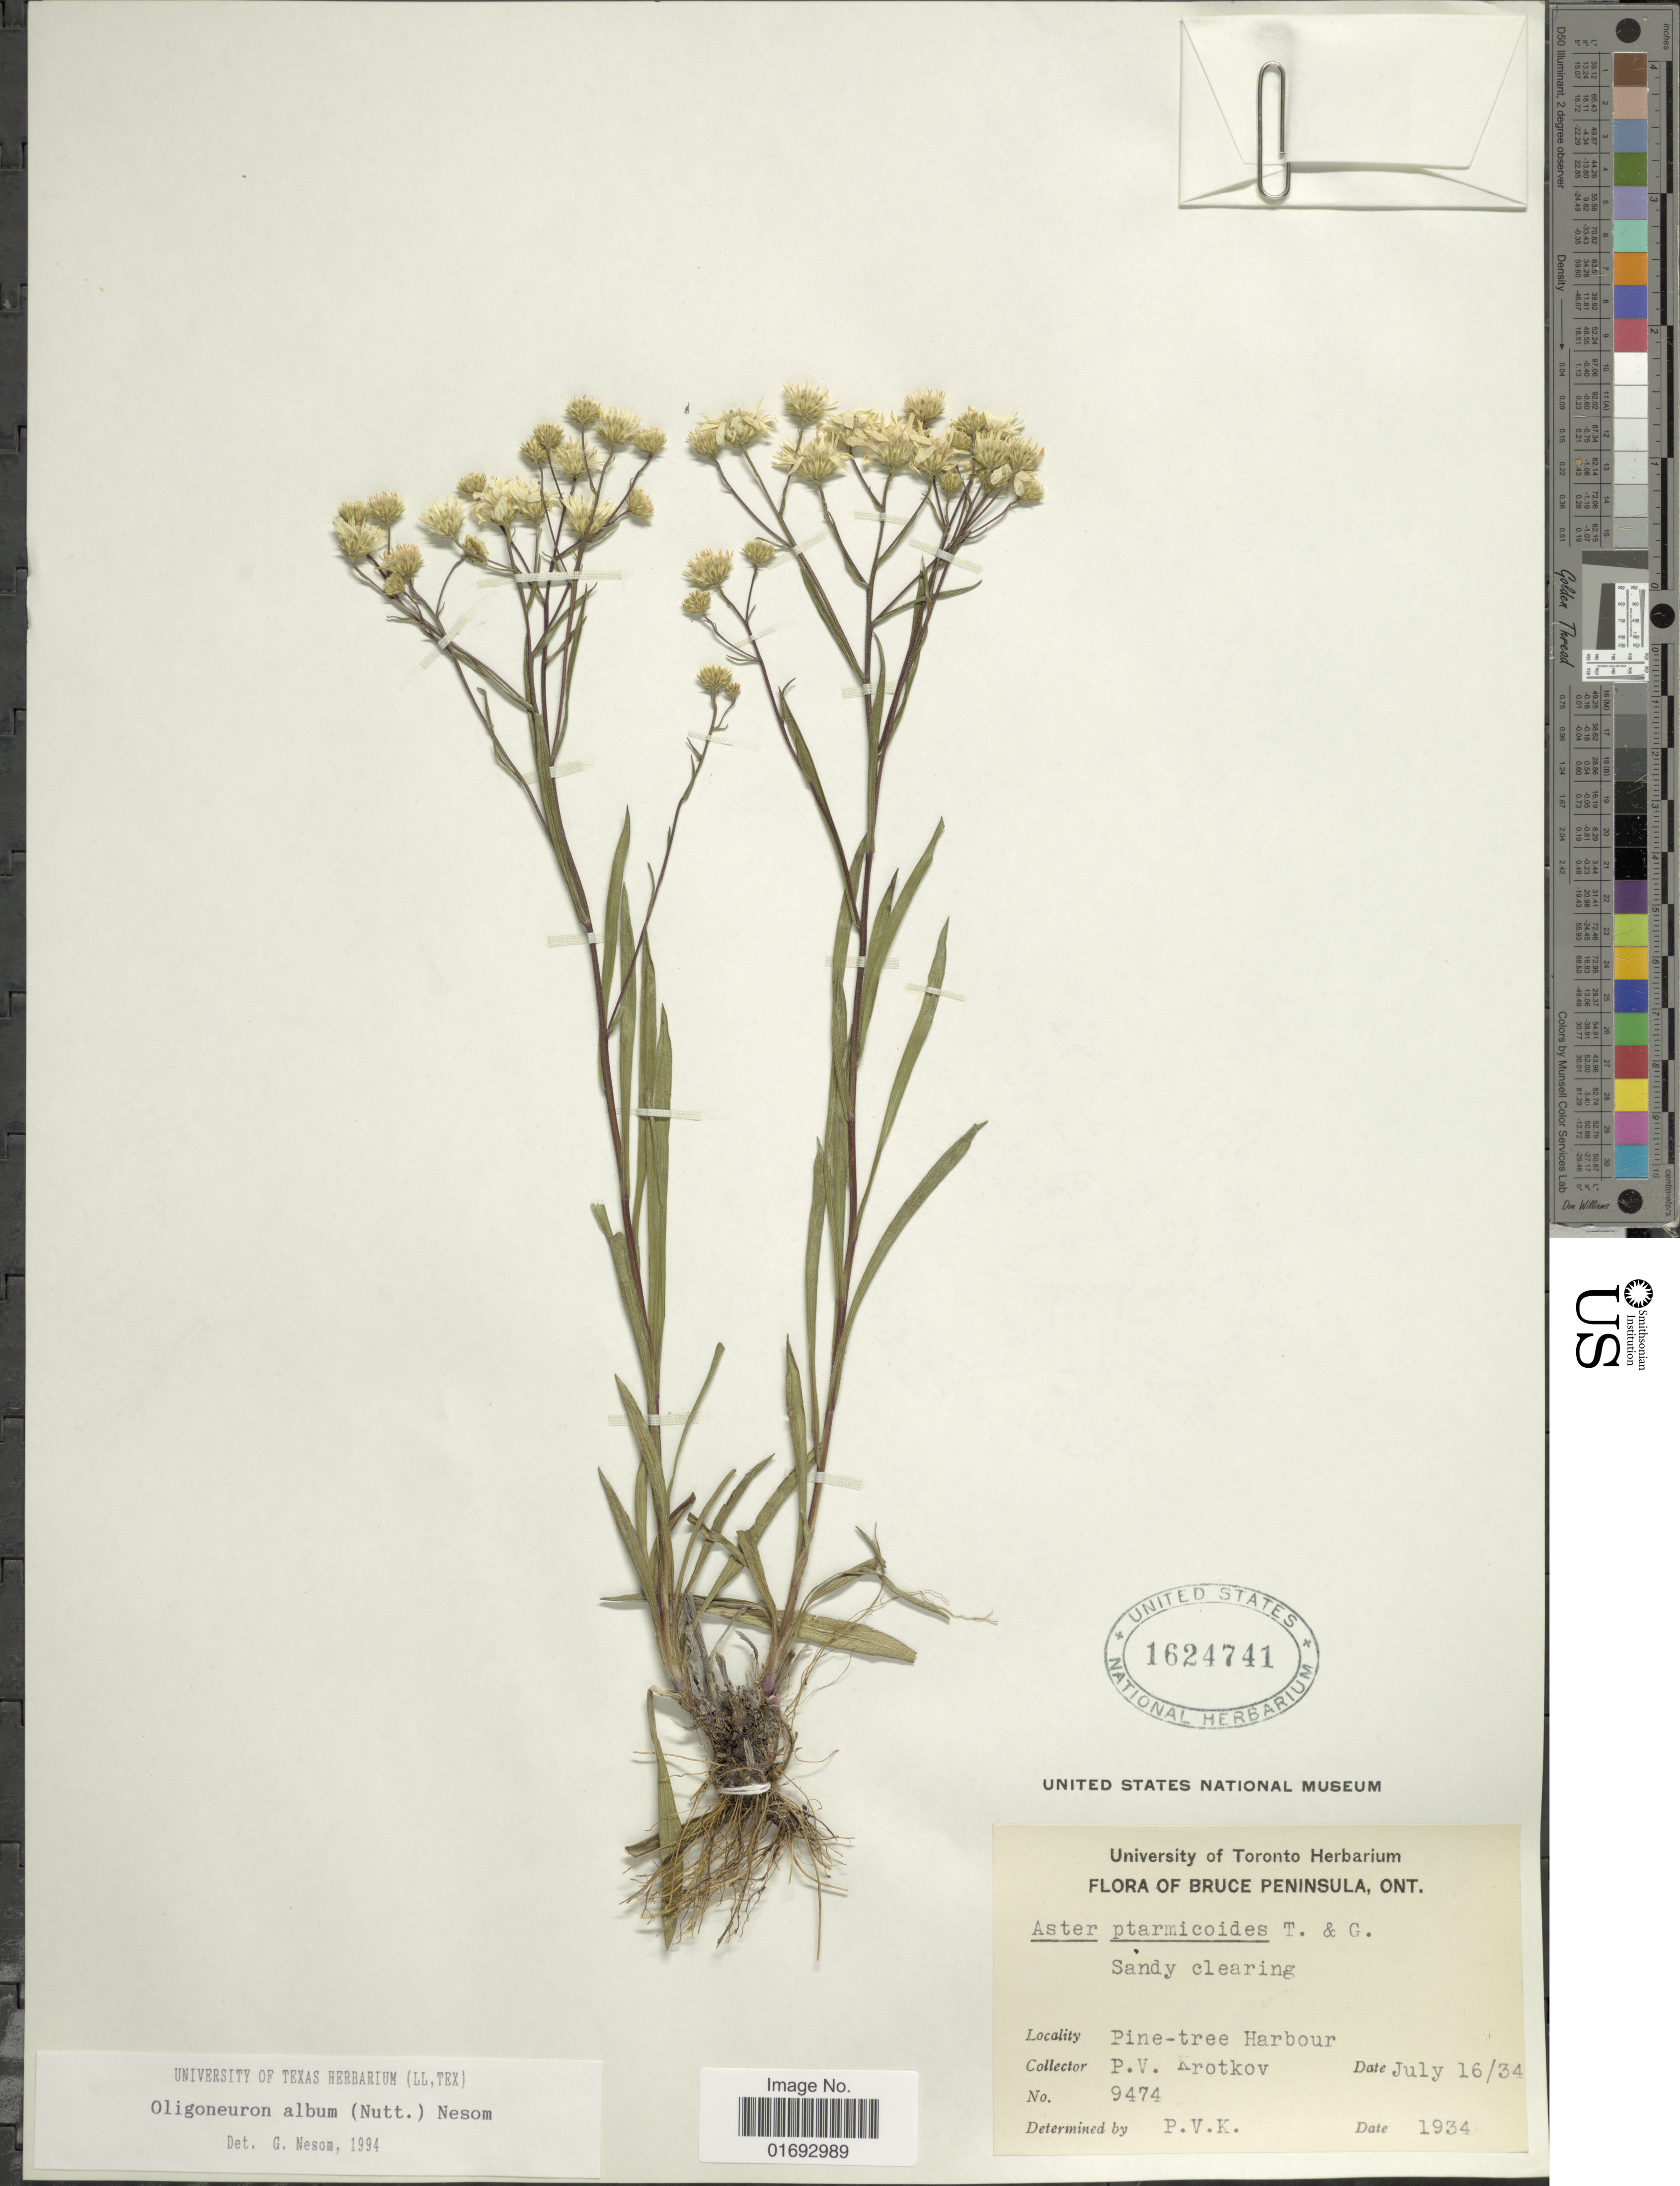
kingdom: Plantae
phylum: Tracheophyta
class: Magnoliopsida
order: Asterales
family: Asteraceae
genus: Oligoneuron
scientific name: Oligoneuron album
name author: (Nutt.) G.L. Nesom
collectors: P. V. Krotkov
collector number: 9474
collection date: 1934-07-16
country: Canada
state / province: Ontario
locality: Bruce Peninsula, Sandy clearing, Pine-tree harbour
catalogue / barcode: US 1624741